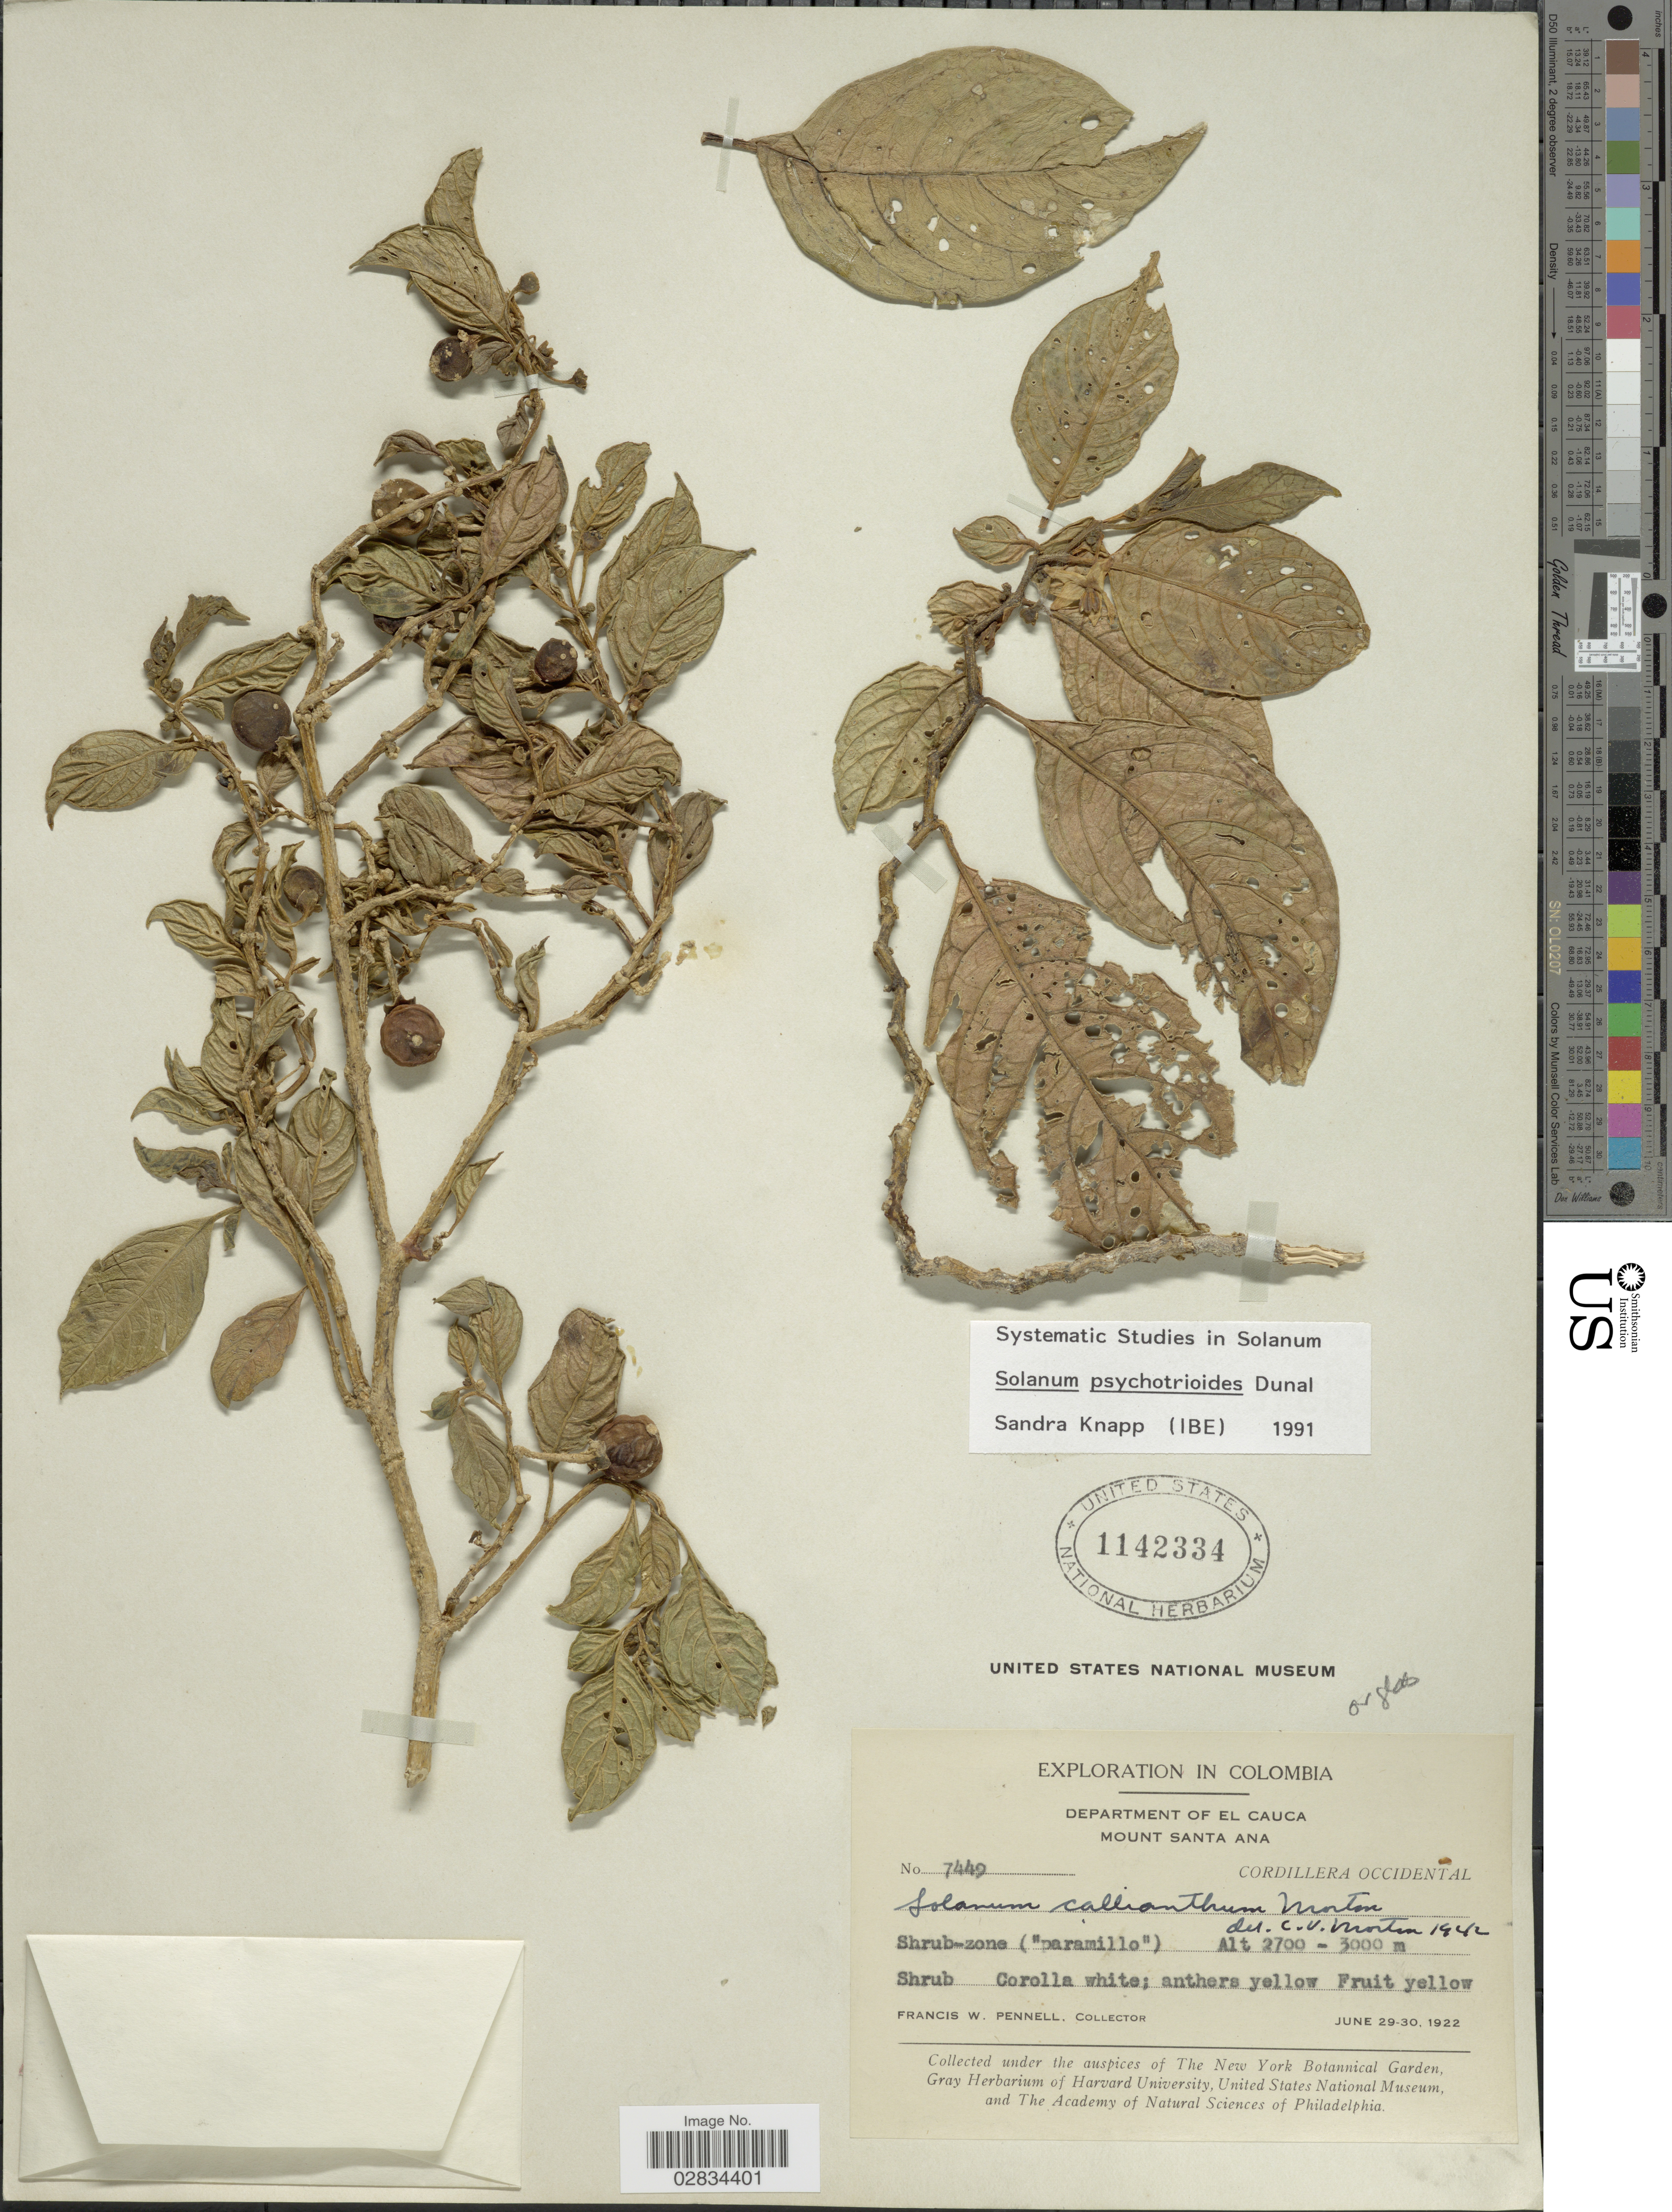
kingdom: Plantae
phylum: Tracheophyta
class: Magnoliopsida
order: Solanales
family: Solanaceae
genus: Solanum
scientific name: Solanum psychotrioides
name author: Dunal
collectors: F. W. Pennell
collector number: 7449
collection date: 1922-06-29/1922-06-30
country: Colombia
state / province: Cauca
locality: Department of El Cauca. Mount Santa Ana. Cordillera Occidental.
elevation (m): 2700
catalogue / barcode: US 1142334